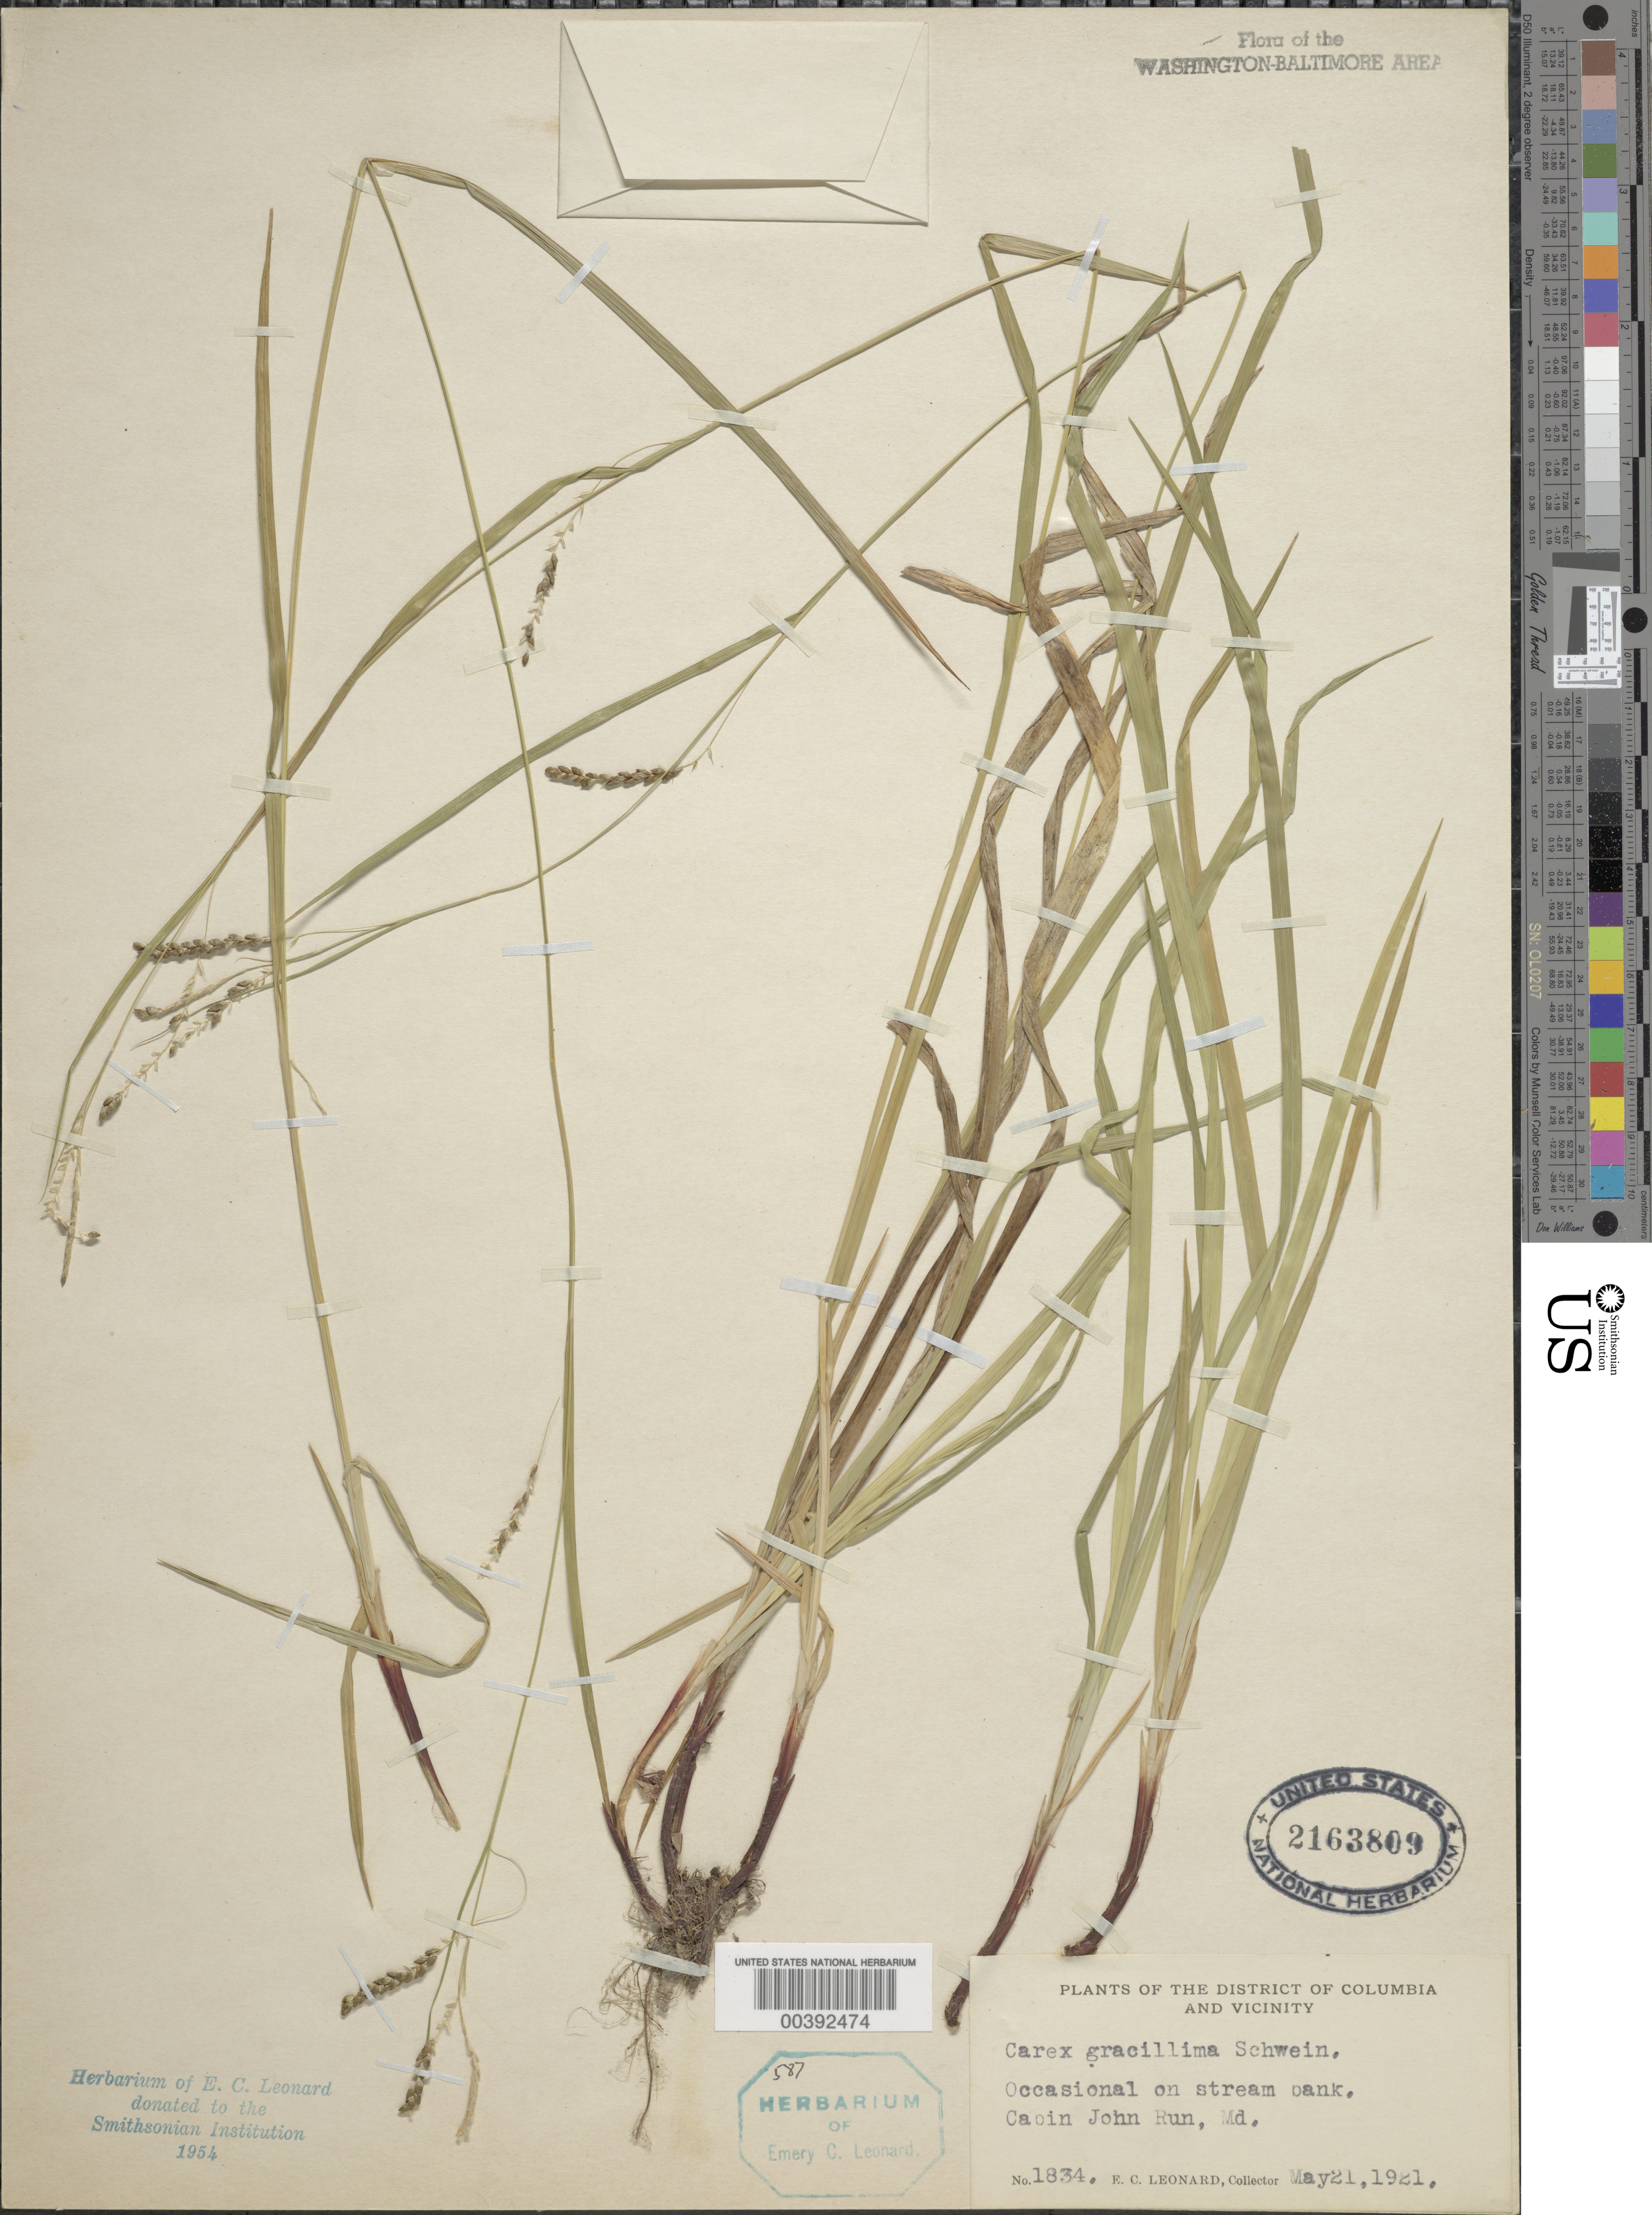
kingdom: Plantae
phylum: Tracheophyta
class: Liliopsida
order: Poales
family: Cyperaceae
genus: Carex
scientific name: Carex gracillima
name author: Schwein.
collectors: E. C. Leonard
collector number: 1834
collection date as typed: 21 May 1921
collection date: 1921-05-21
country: United States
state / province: Maryland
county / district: Montgomery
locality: Cabin John Run C. & O. Canal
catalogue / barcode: US 2163809